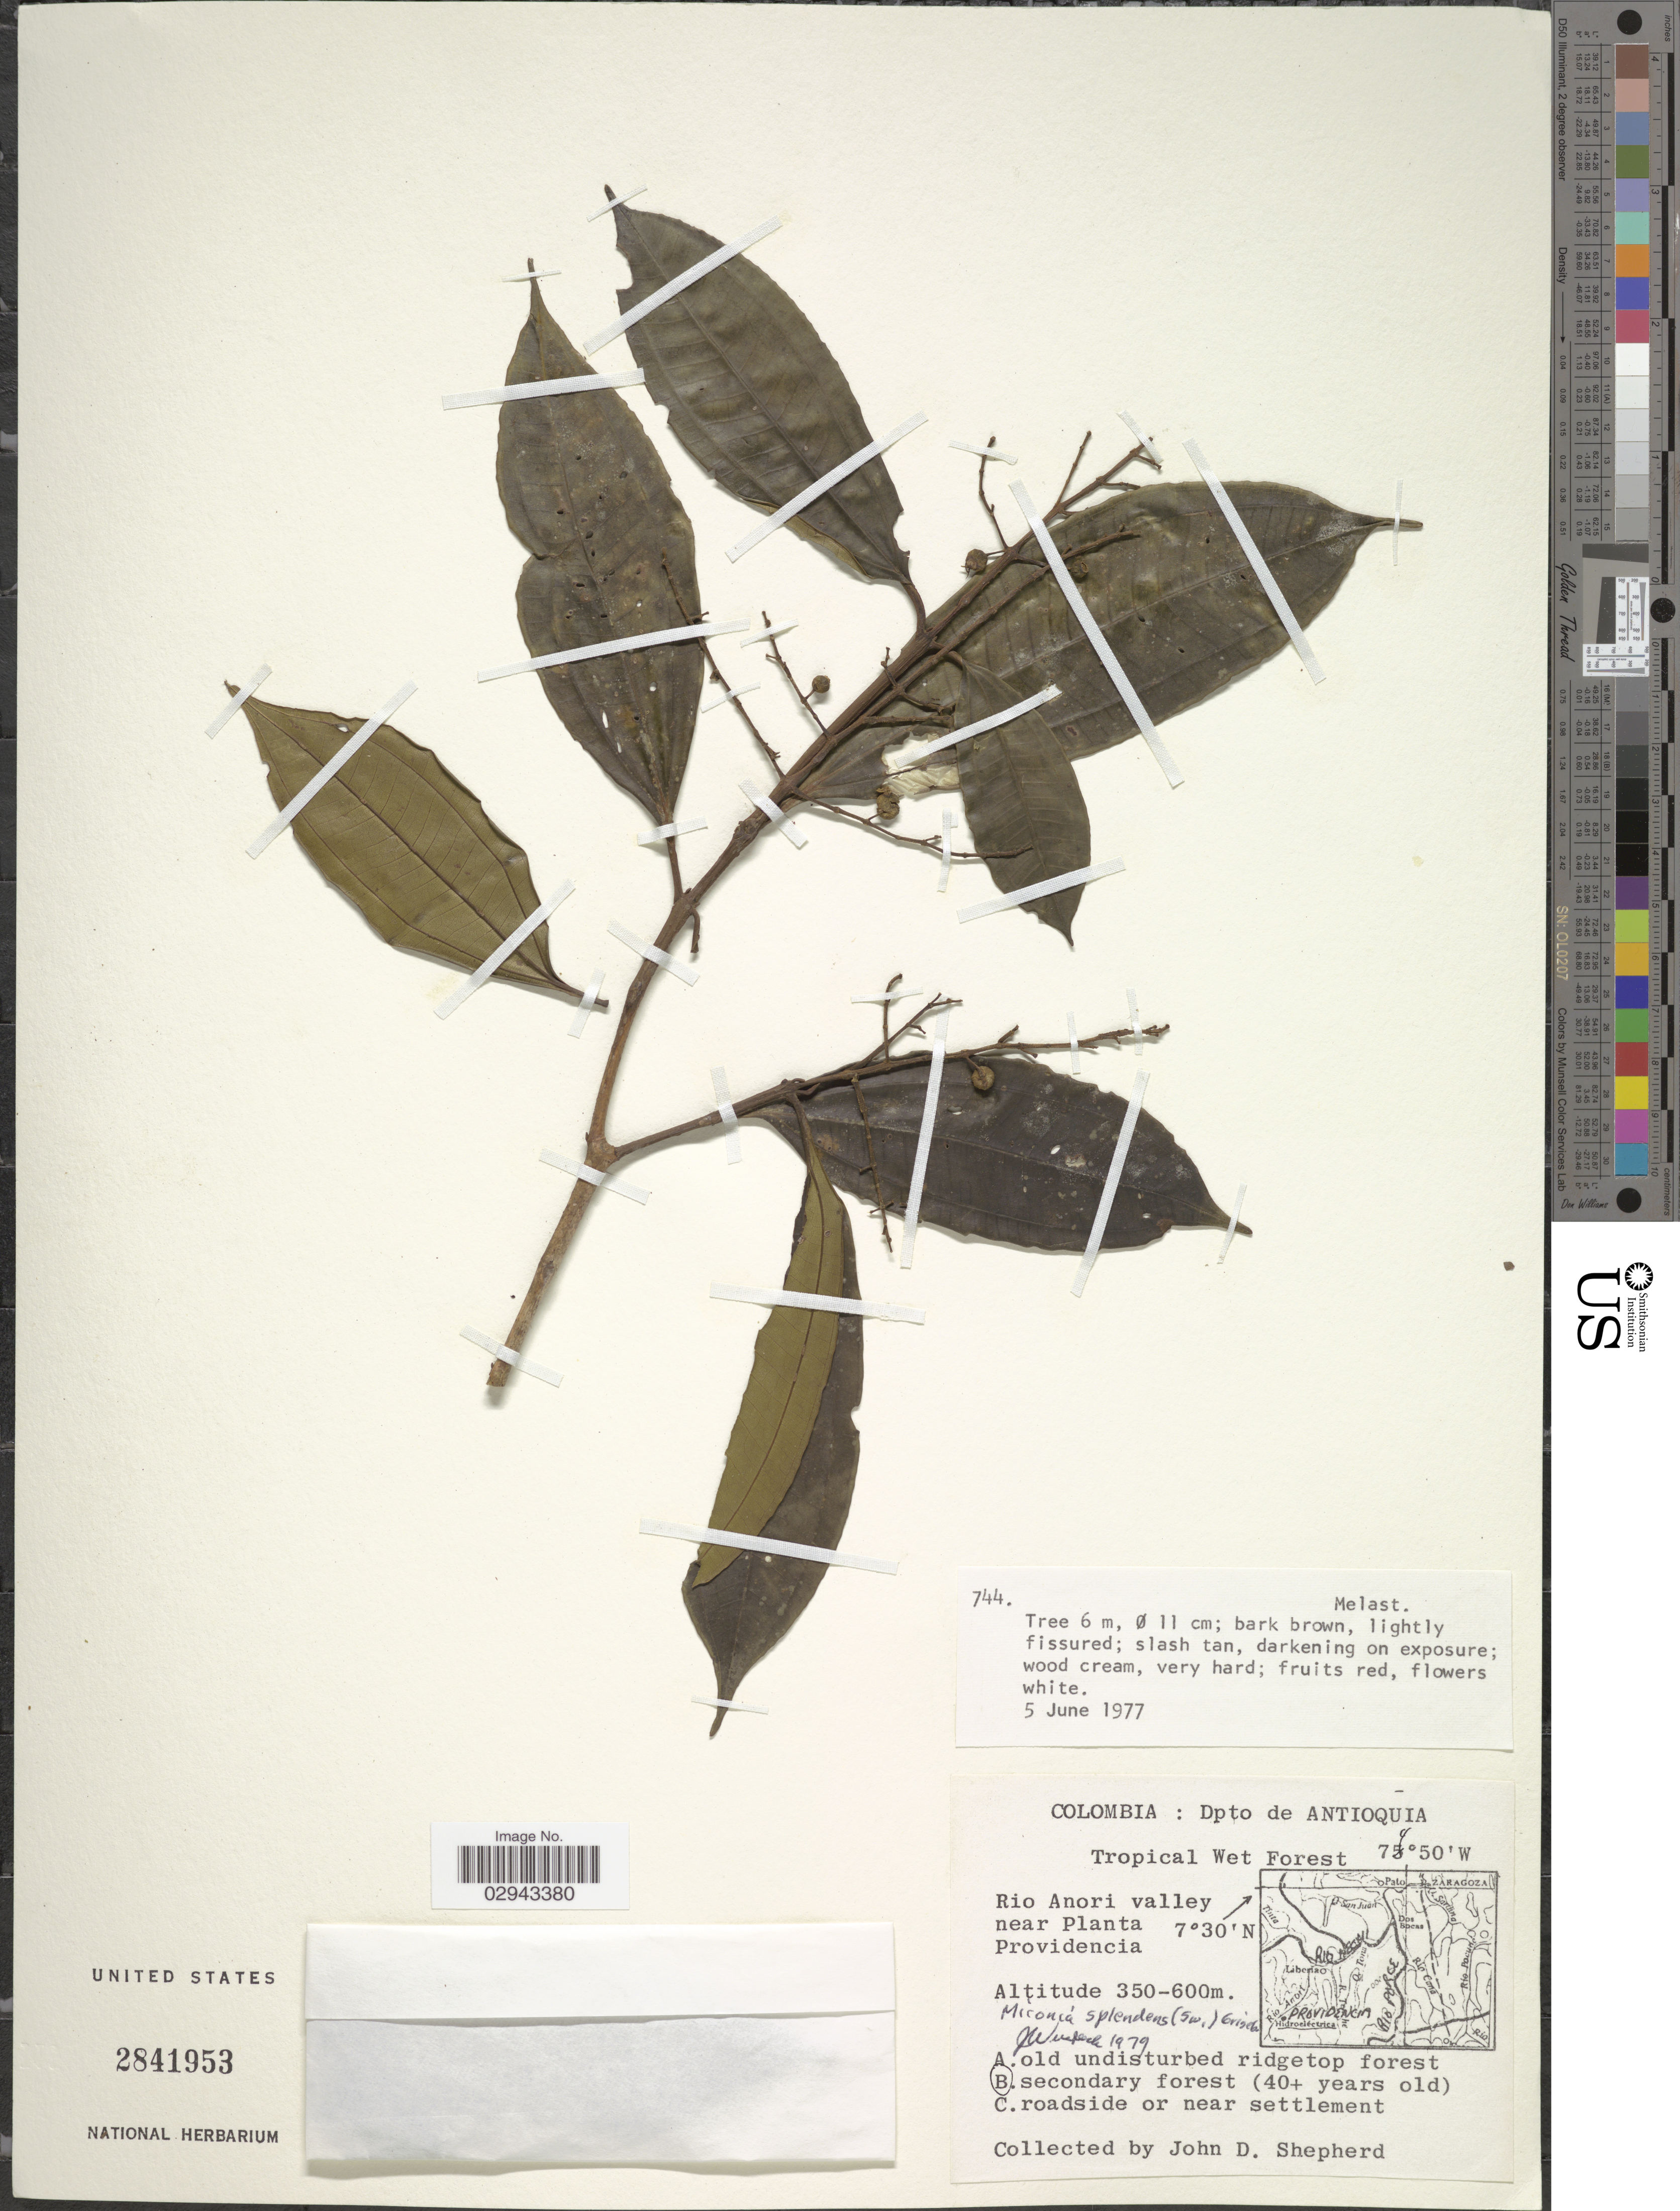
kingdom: Plantae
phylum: Tracheophyta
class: Magnoliopsida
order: Myrtales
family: Melastomataceae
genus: Miconia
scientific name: Miconia splendens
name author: (Sw.) Griseb.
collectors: J. D. Shepherd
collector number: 744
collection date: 1977-06-05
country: Colombia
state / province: Antioquia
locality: Dpto de Antioquia. Rio Anori valley near Planta Providencia.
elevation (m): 350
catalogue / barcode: US 2841953